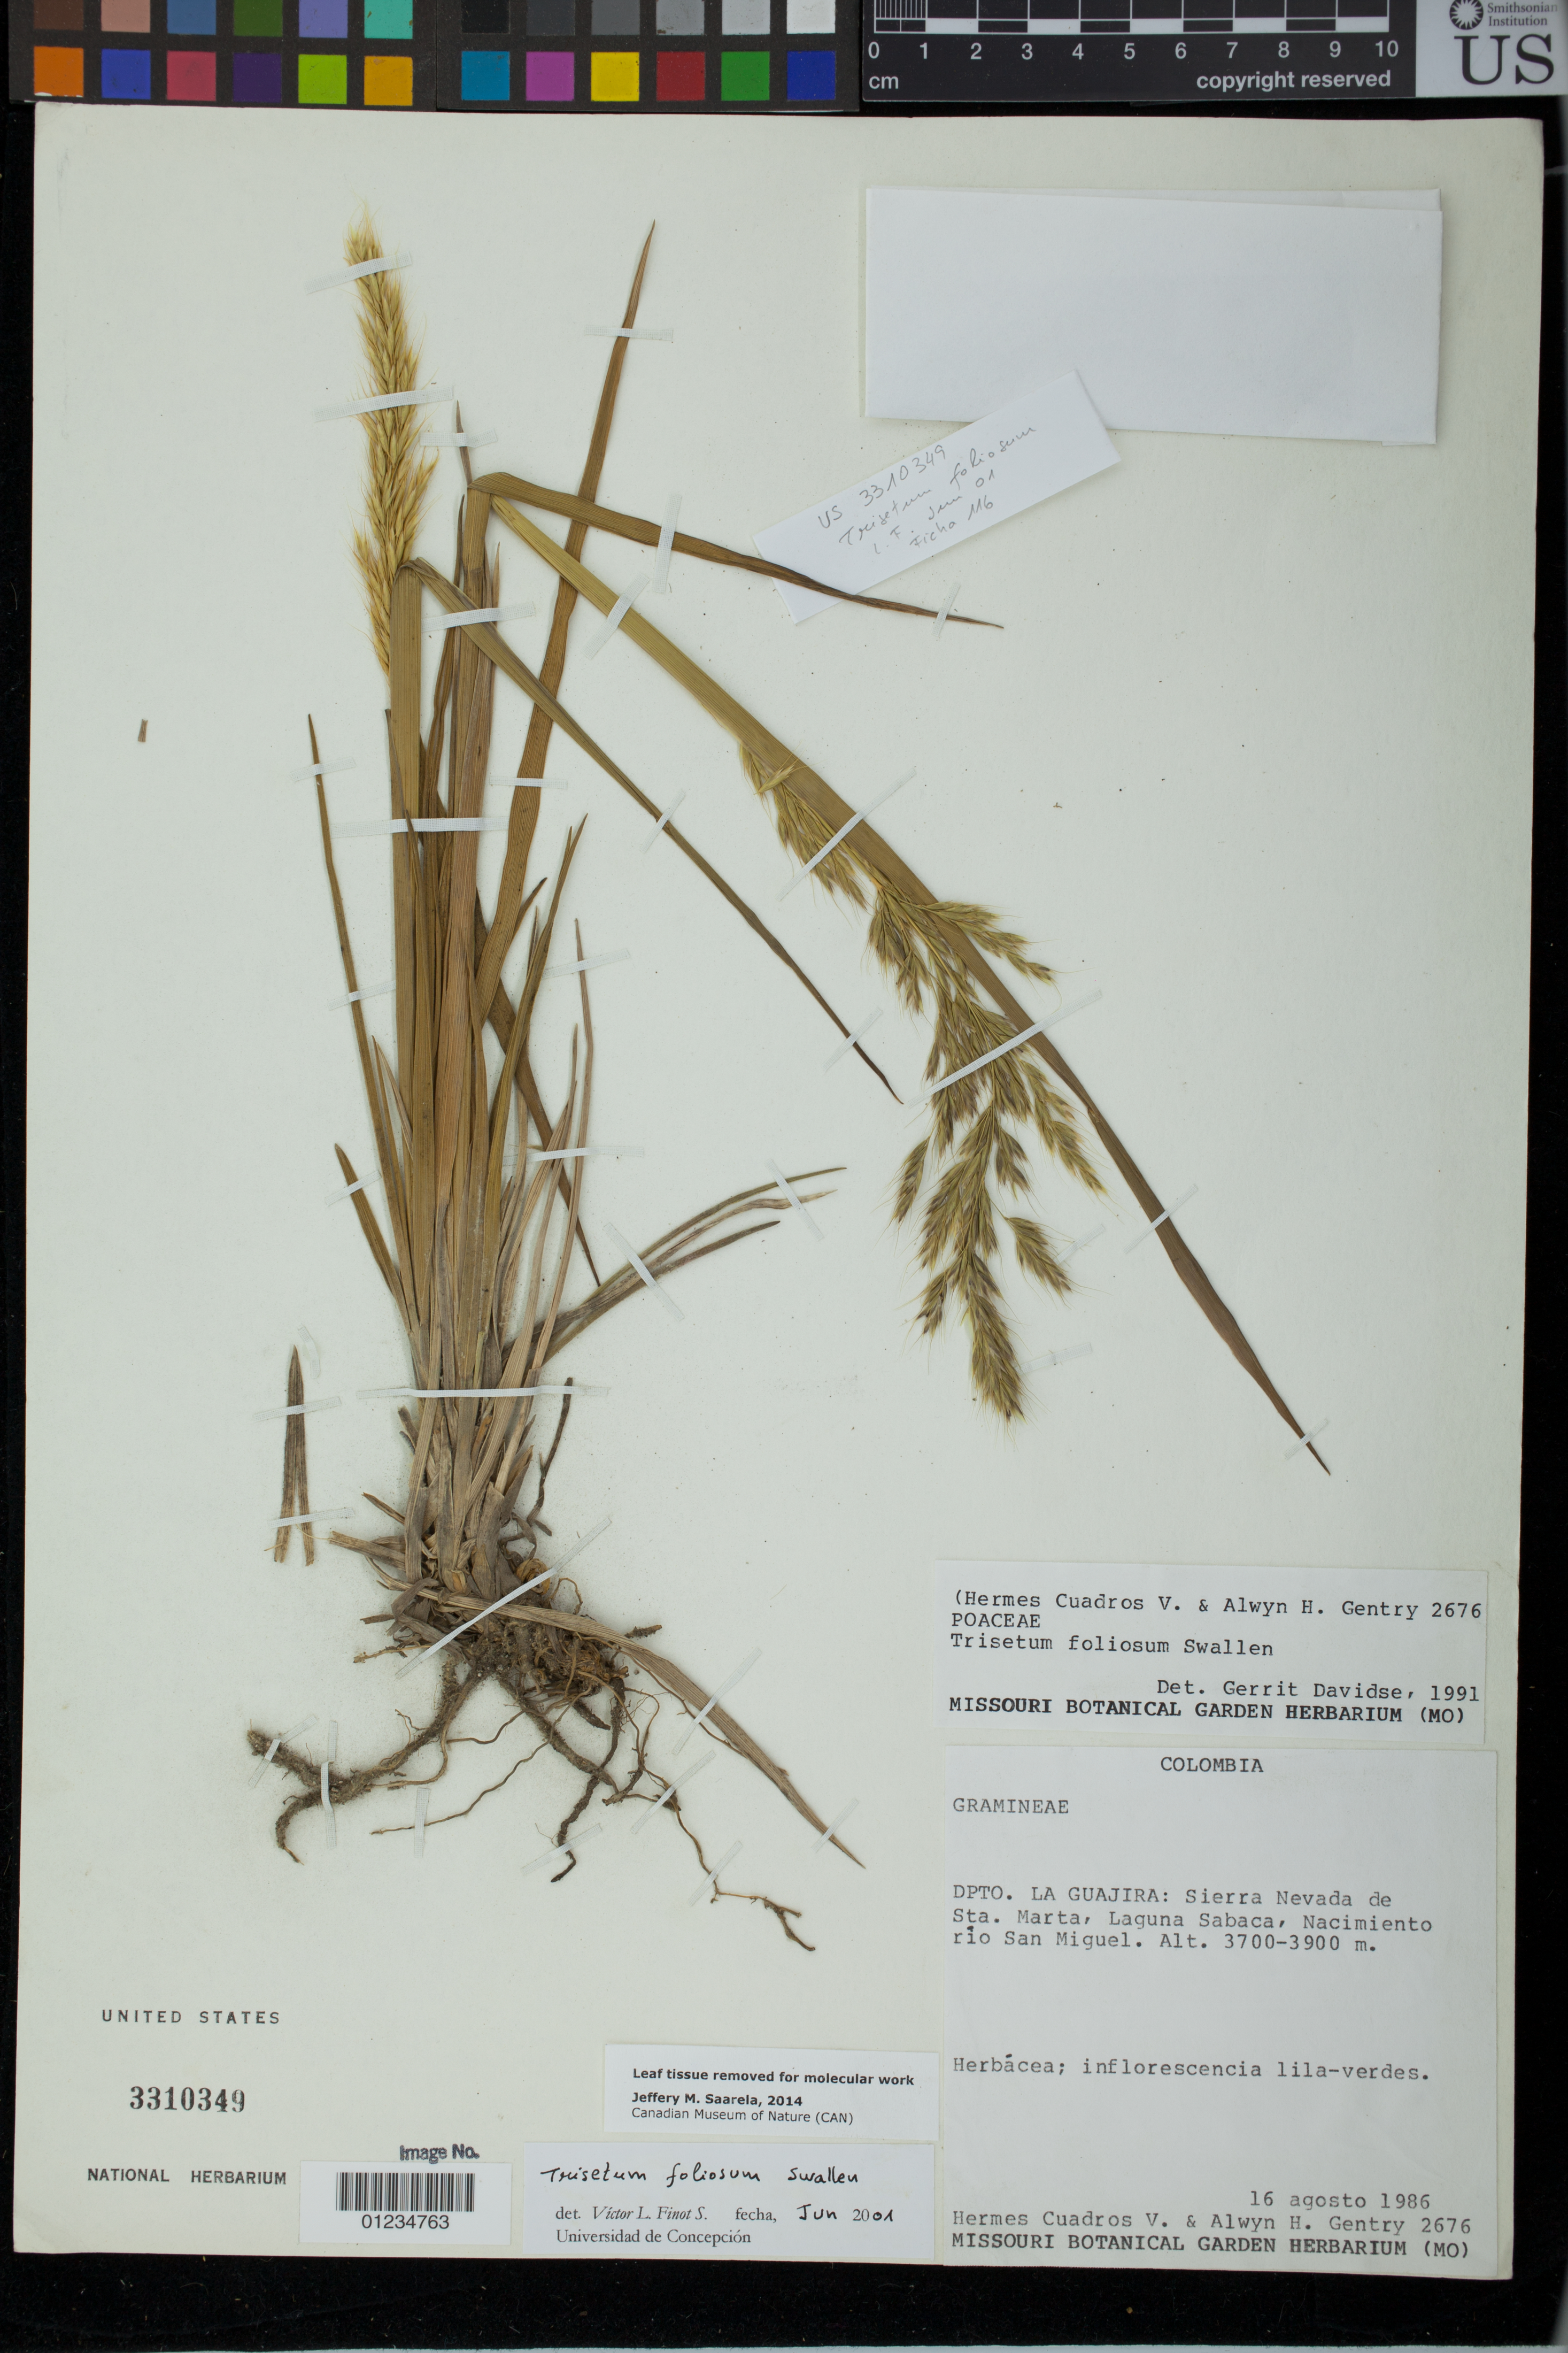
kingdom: Plantae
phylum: Tracheophyta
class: Liliopsida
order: Poales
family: Poaceae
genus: Trisetum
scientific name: Trisetum foliosum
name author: Swallen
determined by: Finot, V. L.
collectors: H. Cuadros & A. H. Gentry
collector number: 2676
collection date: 1986-08-16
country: Colombia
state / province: La Guajira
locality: Sierra Nevada de Sta. Marta, Laguna Sabaca, Nacimiento rio San Miguel.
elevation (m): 3700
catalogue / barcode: US 3310349